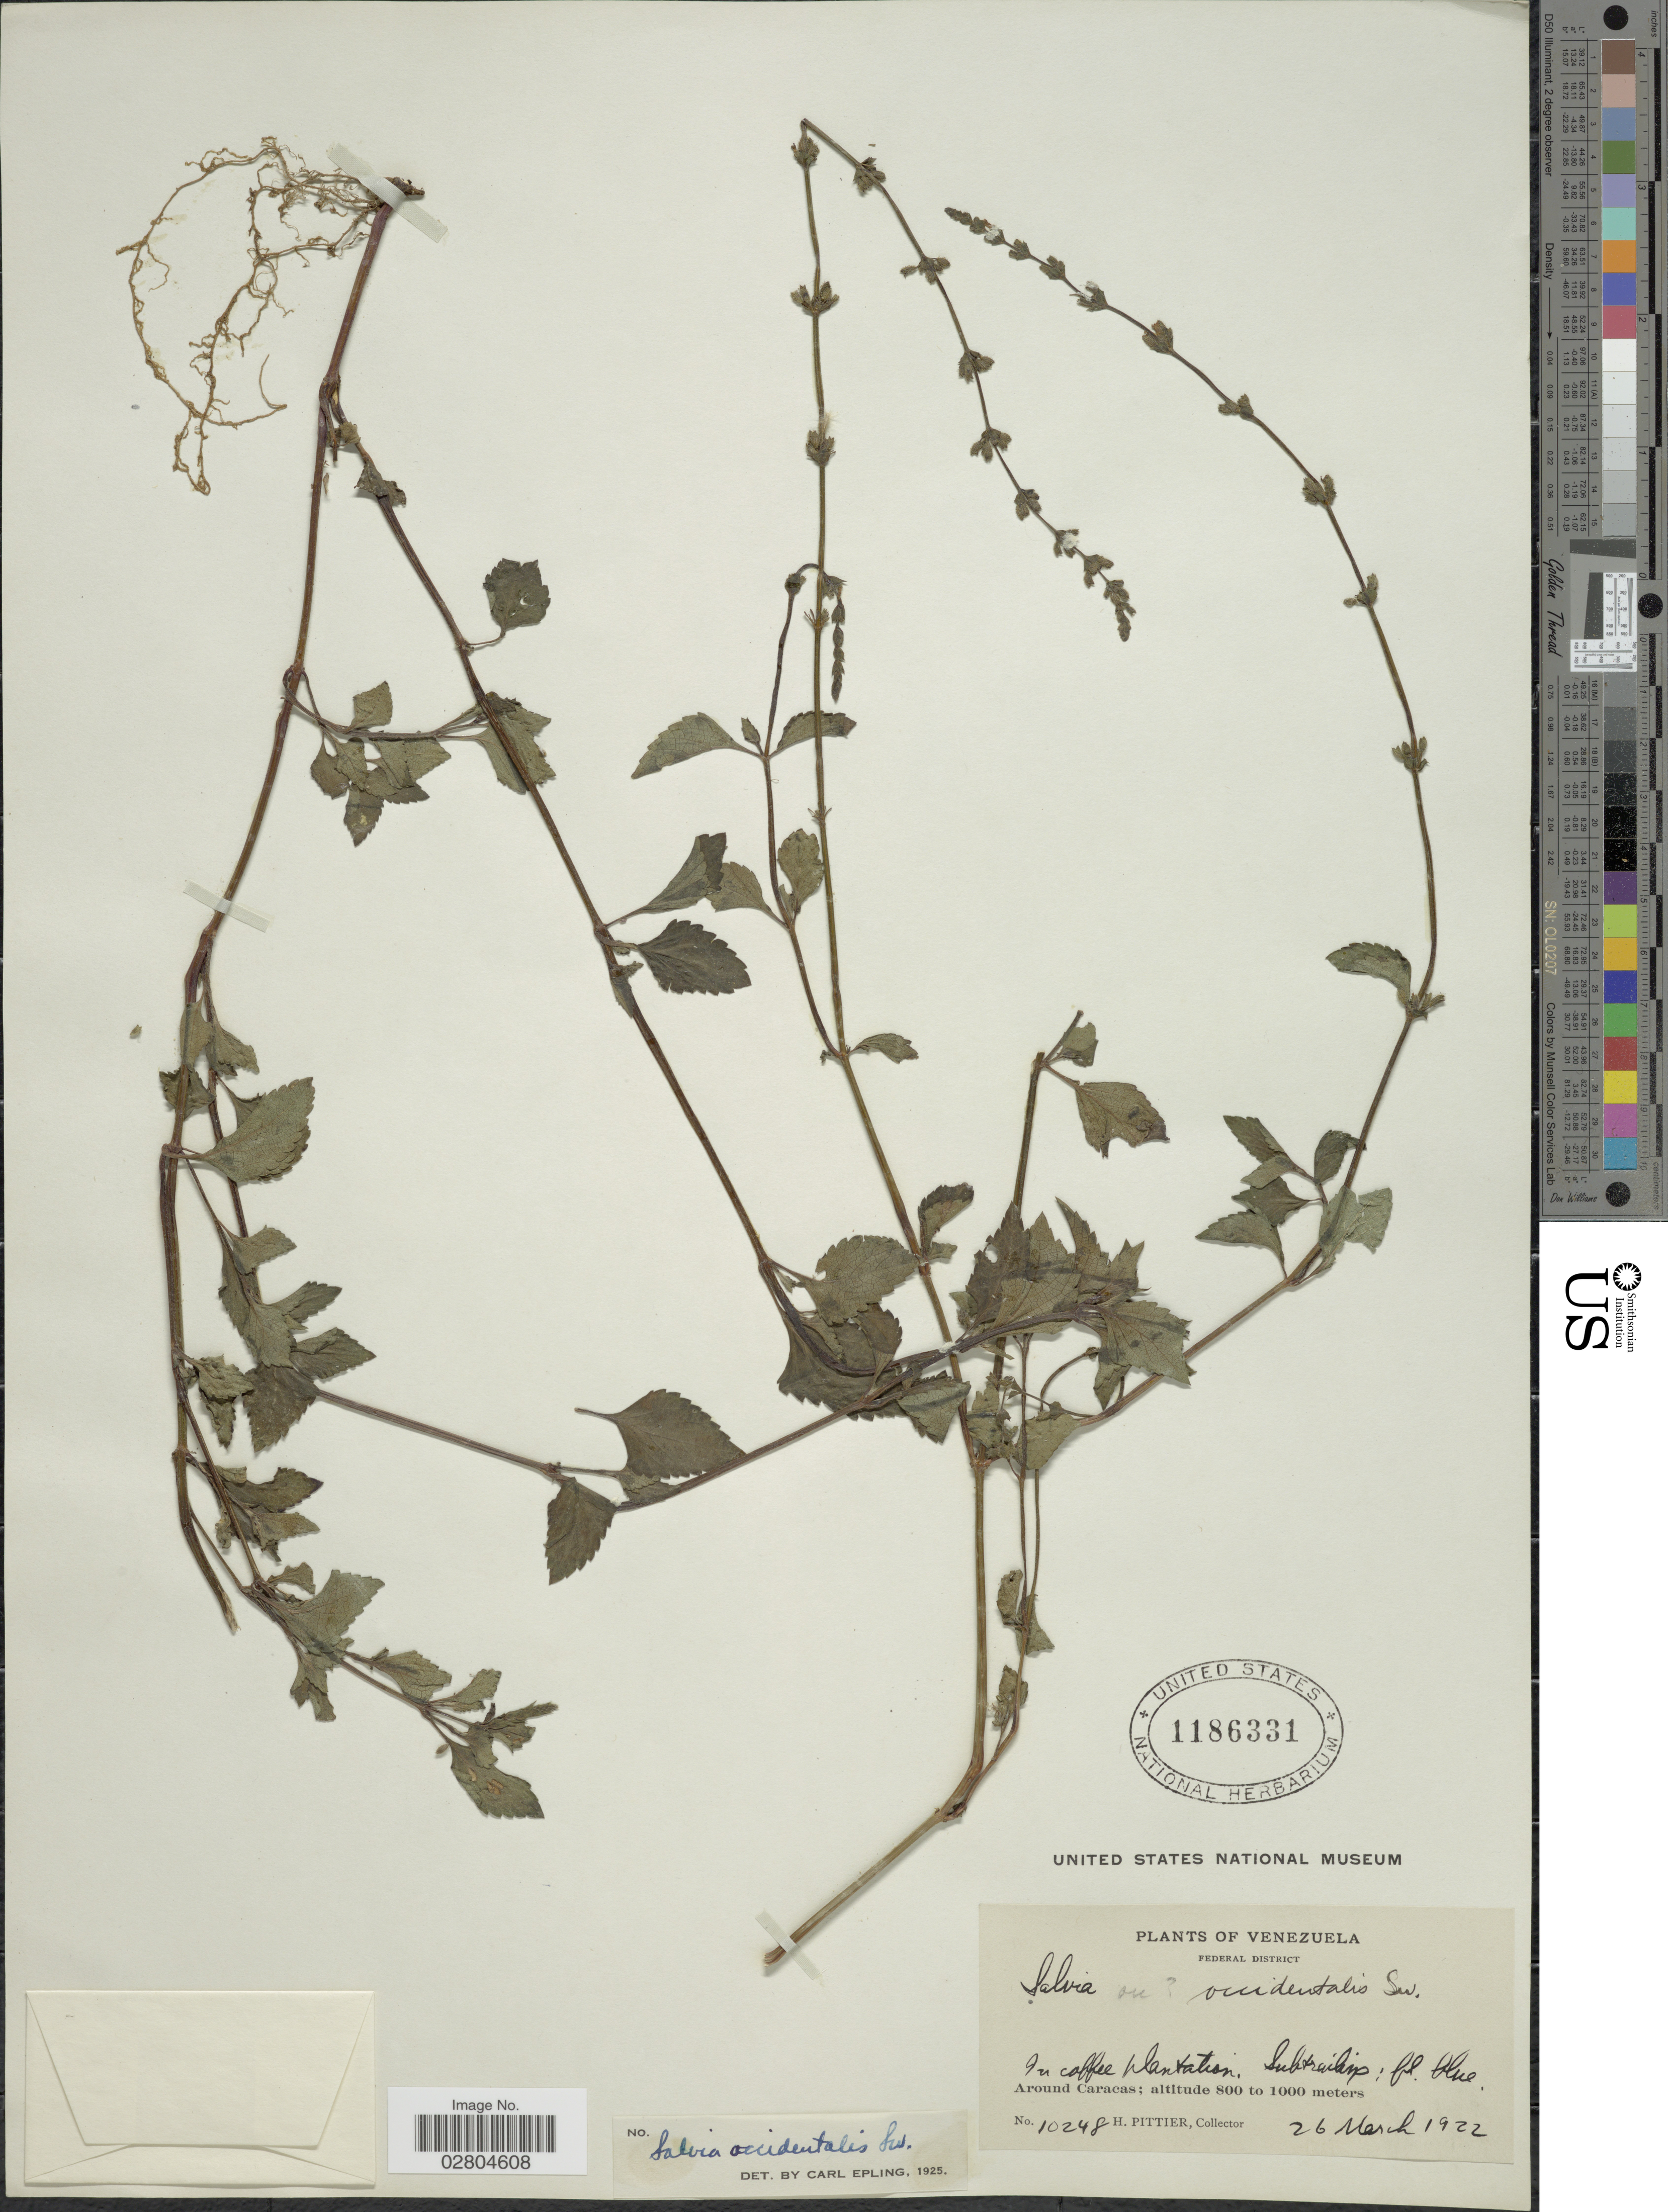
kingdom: Plantae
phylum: Tracheophyta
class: Magnoliopsida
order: Lamiales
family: Lamiaceae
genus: Salvia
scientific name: Salvia occidentalis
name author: Sw.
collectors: H. F. Pittier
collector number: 10248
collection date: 1922-03-26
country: Venezuela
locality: Federal District. Around Caracas.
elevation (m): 800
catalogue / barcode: US 1186331